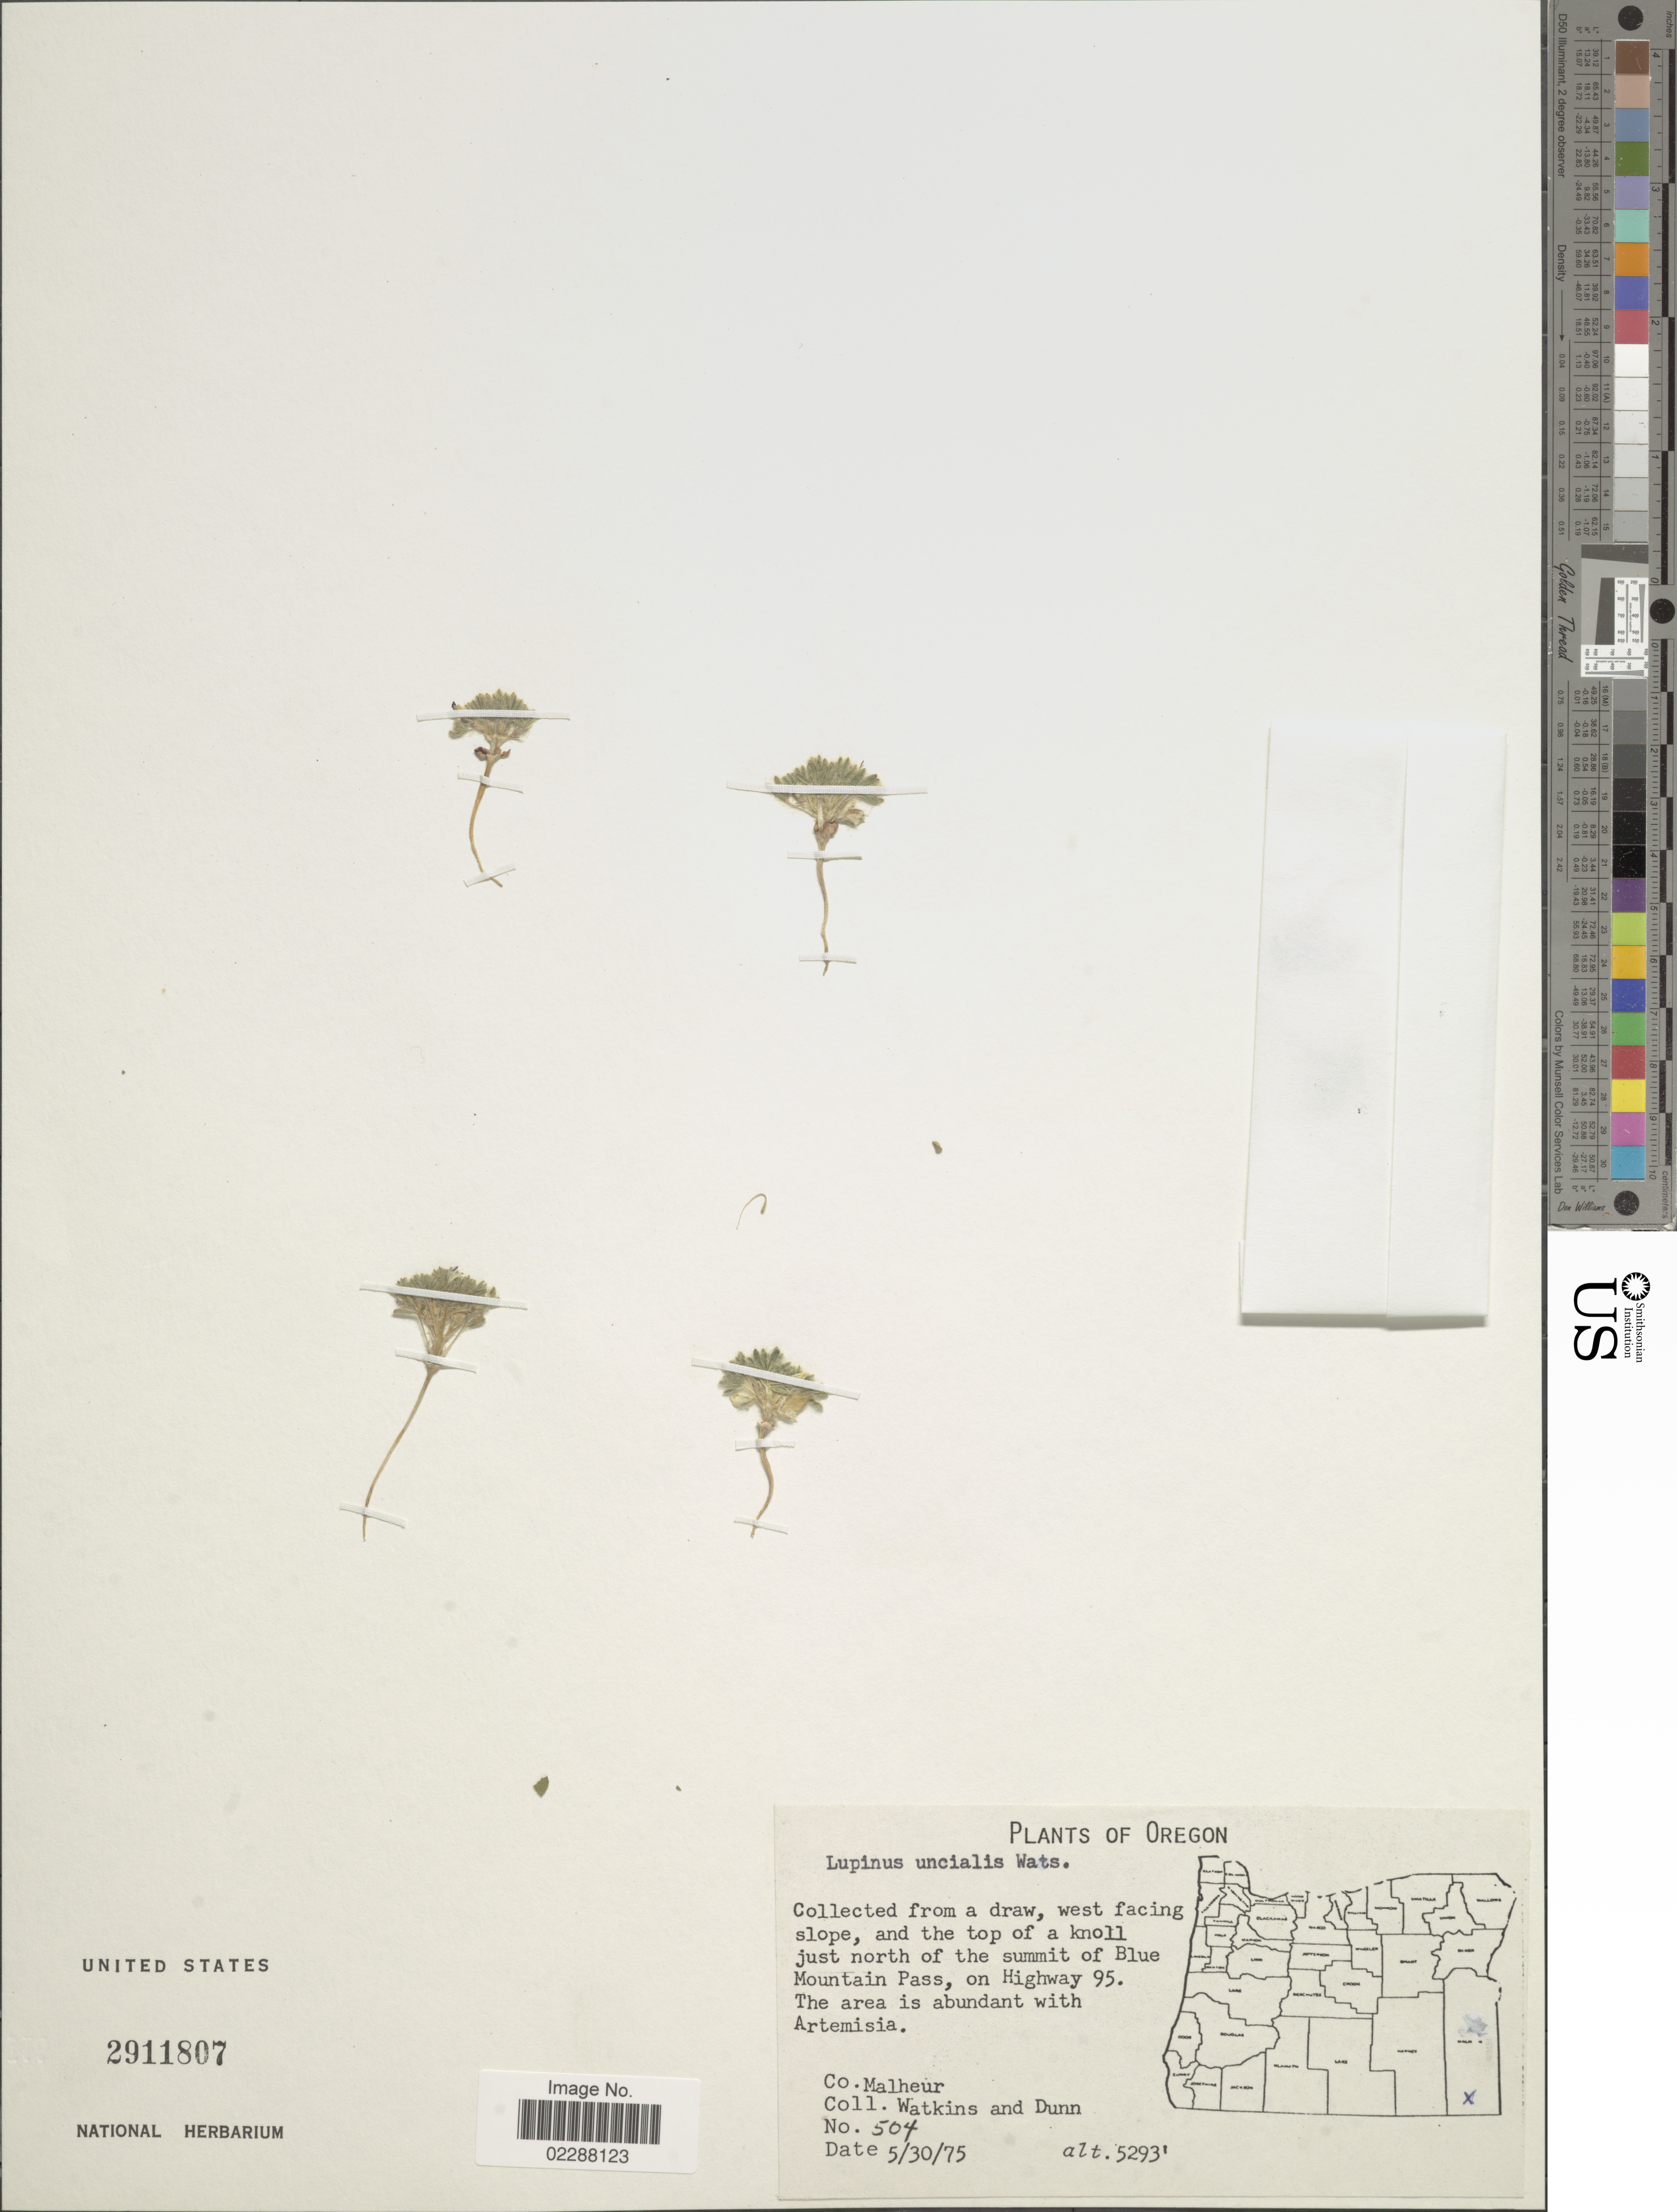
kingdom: Plantae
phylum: Tracheophyta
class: Magnoliopsida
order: Fabales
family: Fabaceae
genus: Lupinus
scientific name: Lupinus uncialis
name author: S. Watson in C. King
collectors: Watkins, -- & Dunn, --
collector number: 504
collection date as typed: Transcribed d/m/y: 30/5/75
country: United States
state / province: Oregon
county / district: Malheur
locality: From a draw, west facing slope, and the top of a knoll just north of the summit of Blue Mountain Pass, on Highway 95, Co. Malheur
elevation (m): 1613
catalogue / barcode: US 2911807